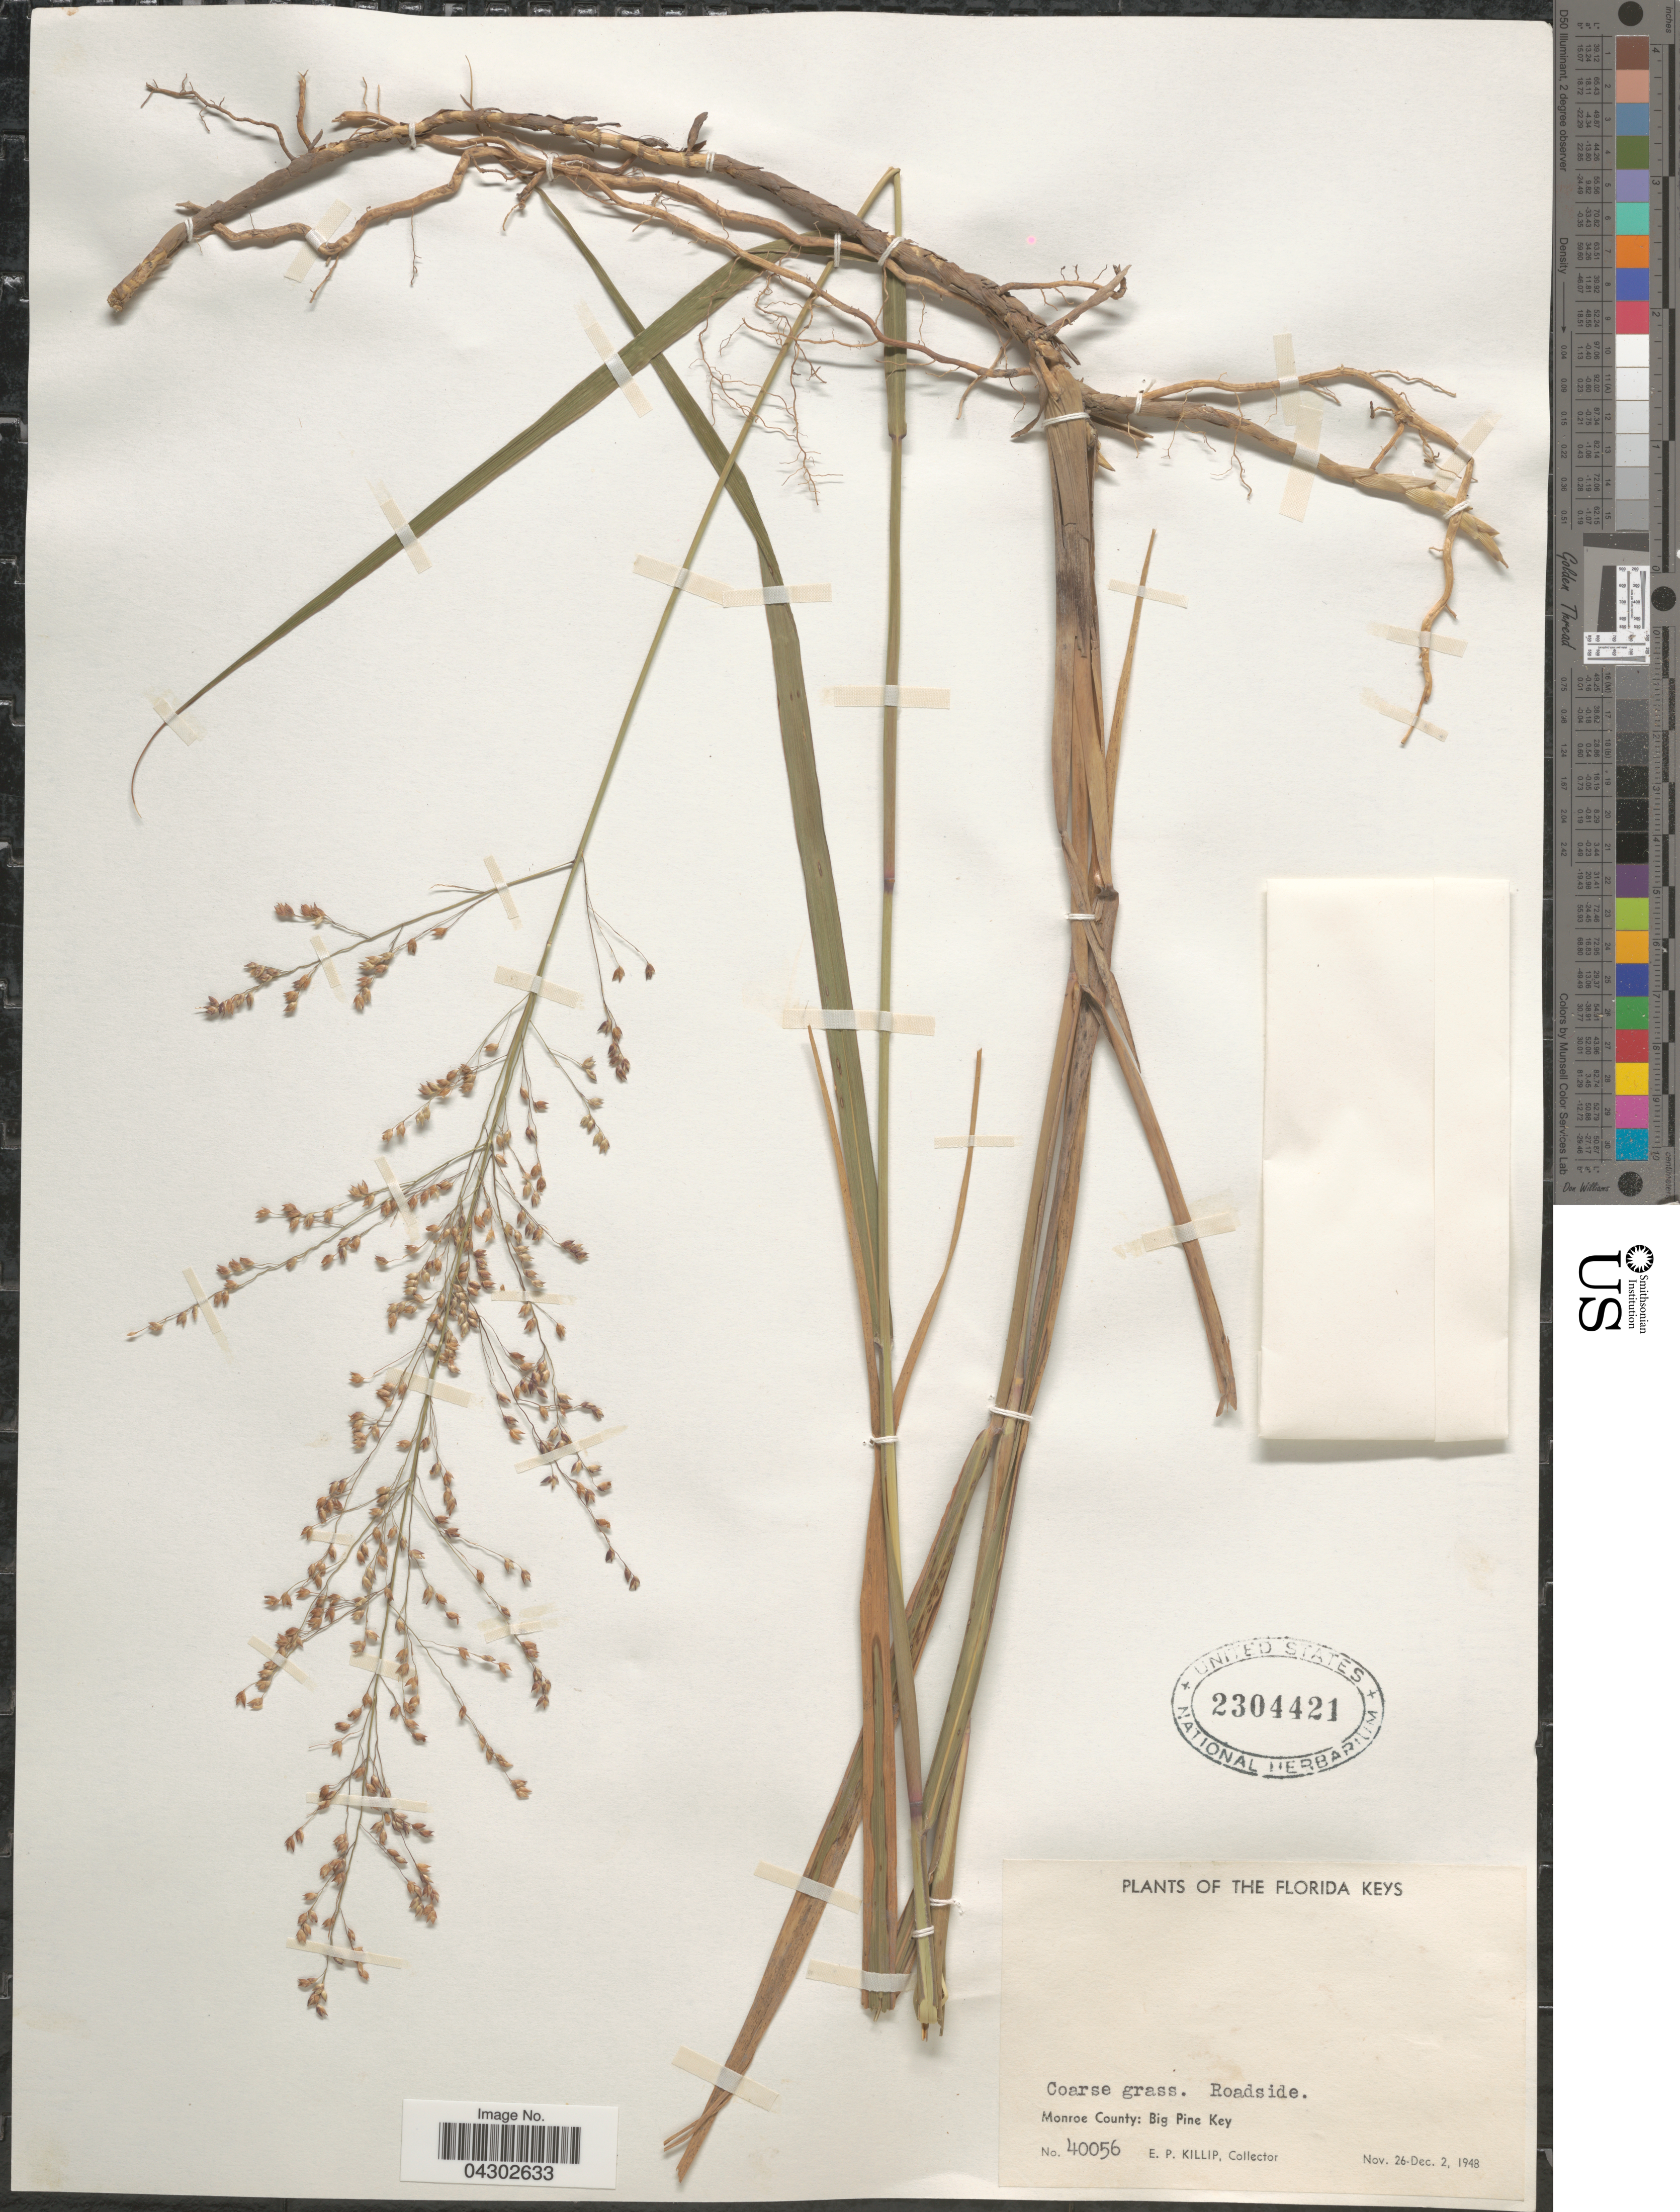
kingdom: Plantae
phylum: Tracheophyta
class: Liliopsida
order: Poales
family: Poaceae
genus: Panicum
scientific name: Panicum virgatum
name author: L.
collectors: E. P. Killip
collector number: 40056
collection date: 1948-11-26/1948-12-02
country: United States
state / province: Florida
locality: Florida Keys. Roadside. Monroe County: Big Pine Key.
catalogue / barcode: US 2304421